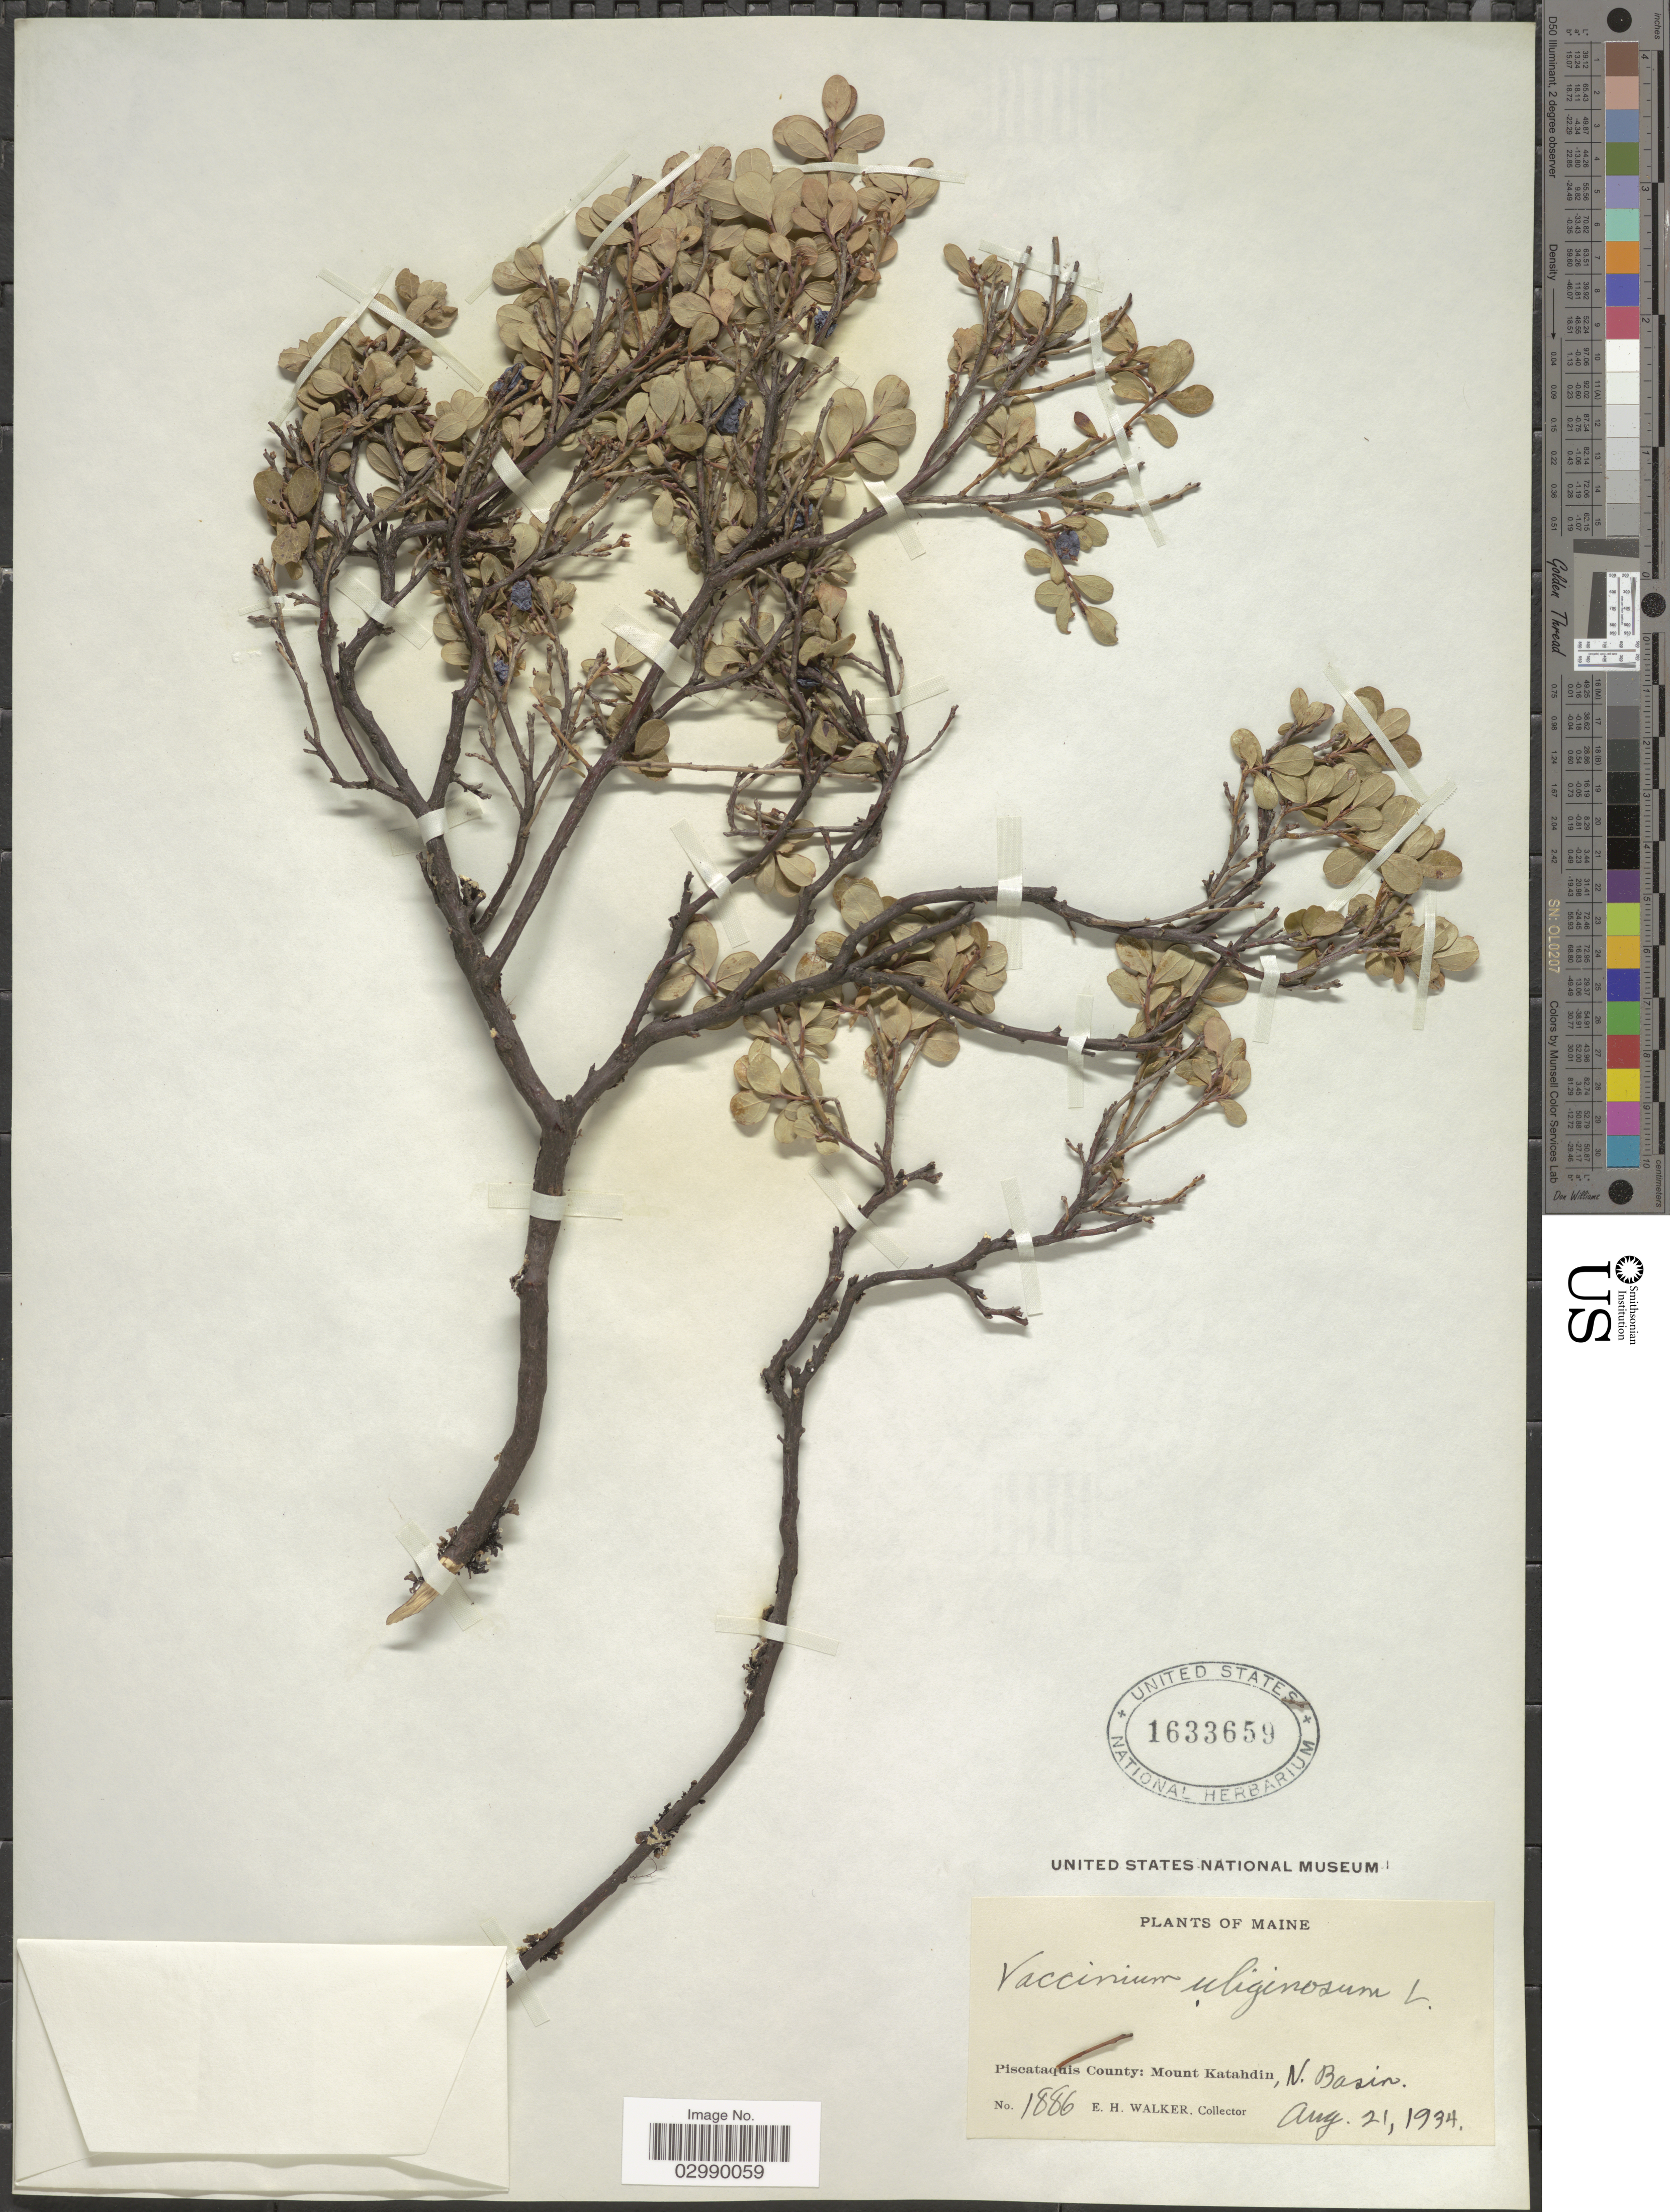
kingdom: Plantae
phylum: Tracheophyta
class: Magnoliopsida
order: Ericales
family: Ericaceae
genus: Vaccinium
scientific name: Vaccinium uliginosum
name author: L.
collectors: E. H. Walker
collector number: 1886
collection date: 1934-08-21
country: United States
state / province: Maine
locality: Piscataquis County, Mount Katahdin, N. Basin.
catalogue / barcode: US 1633659